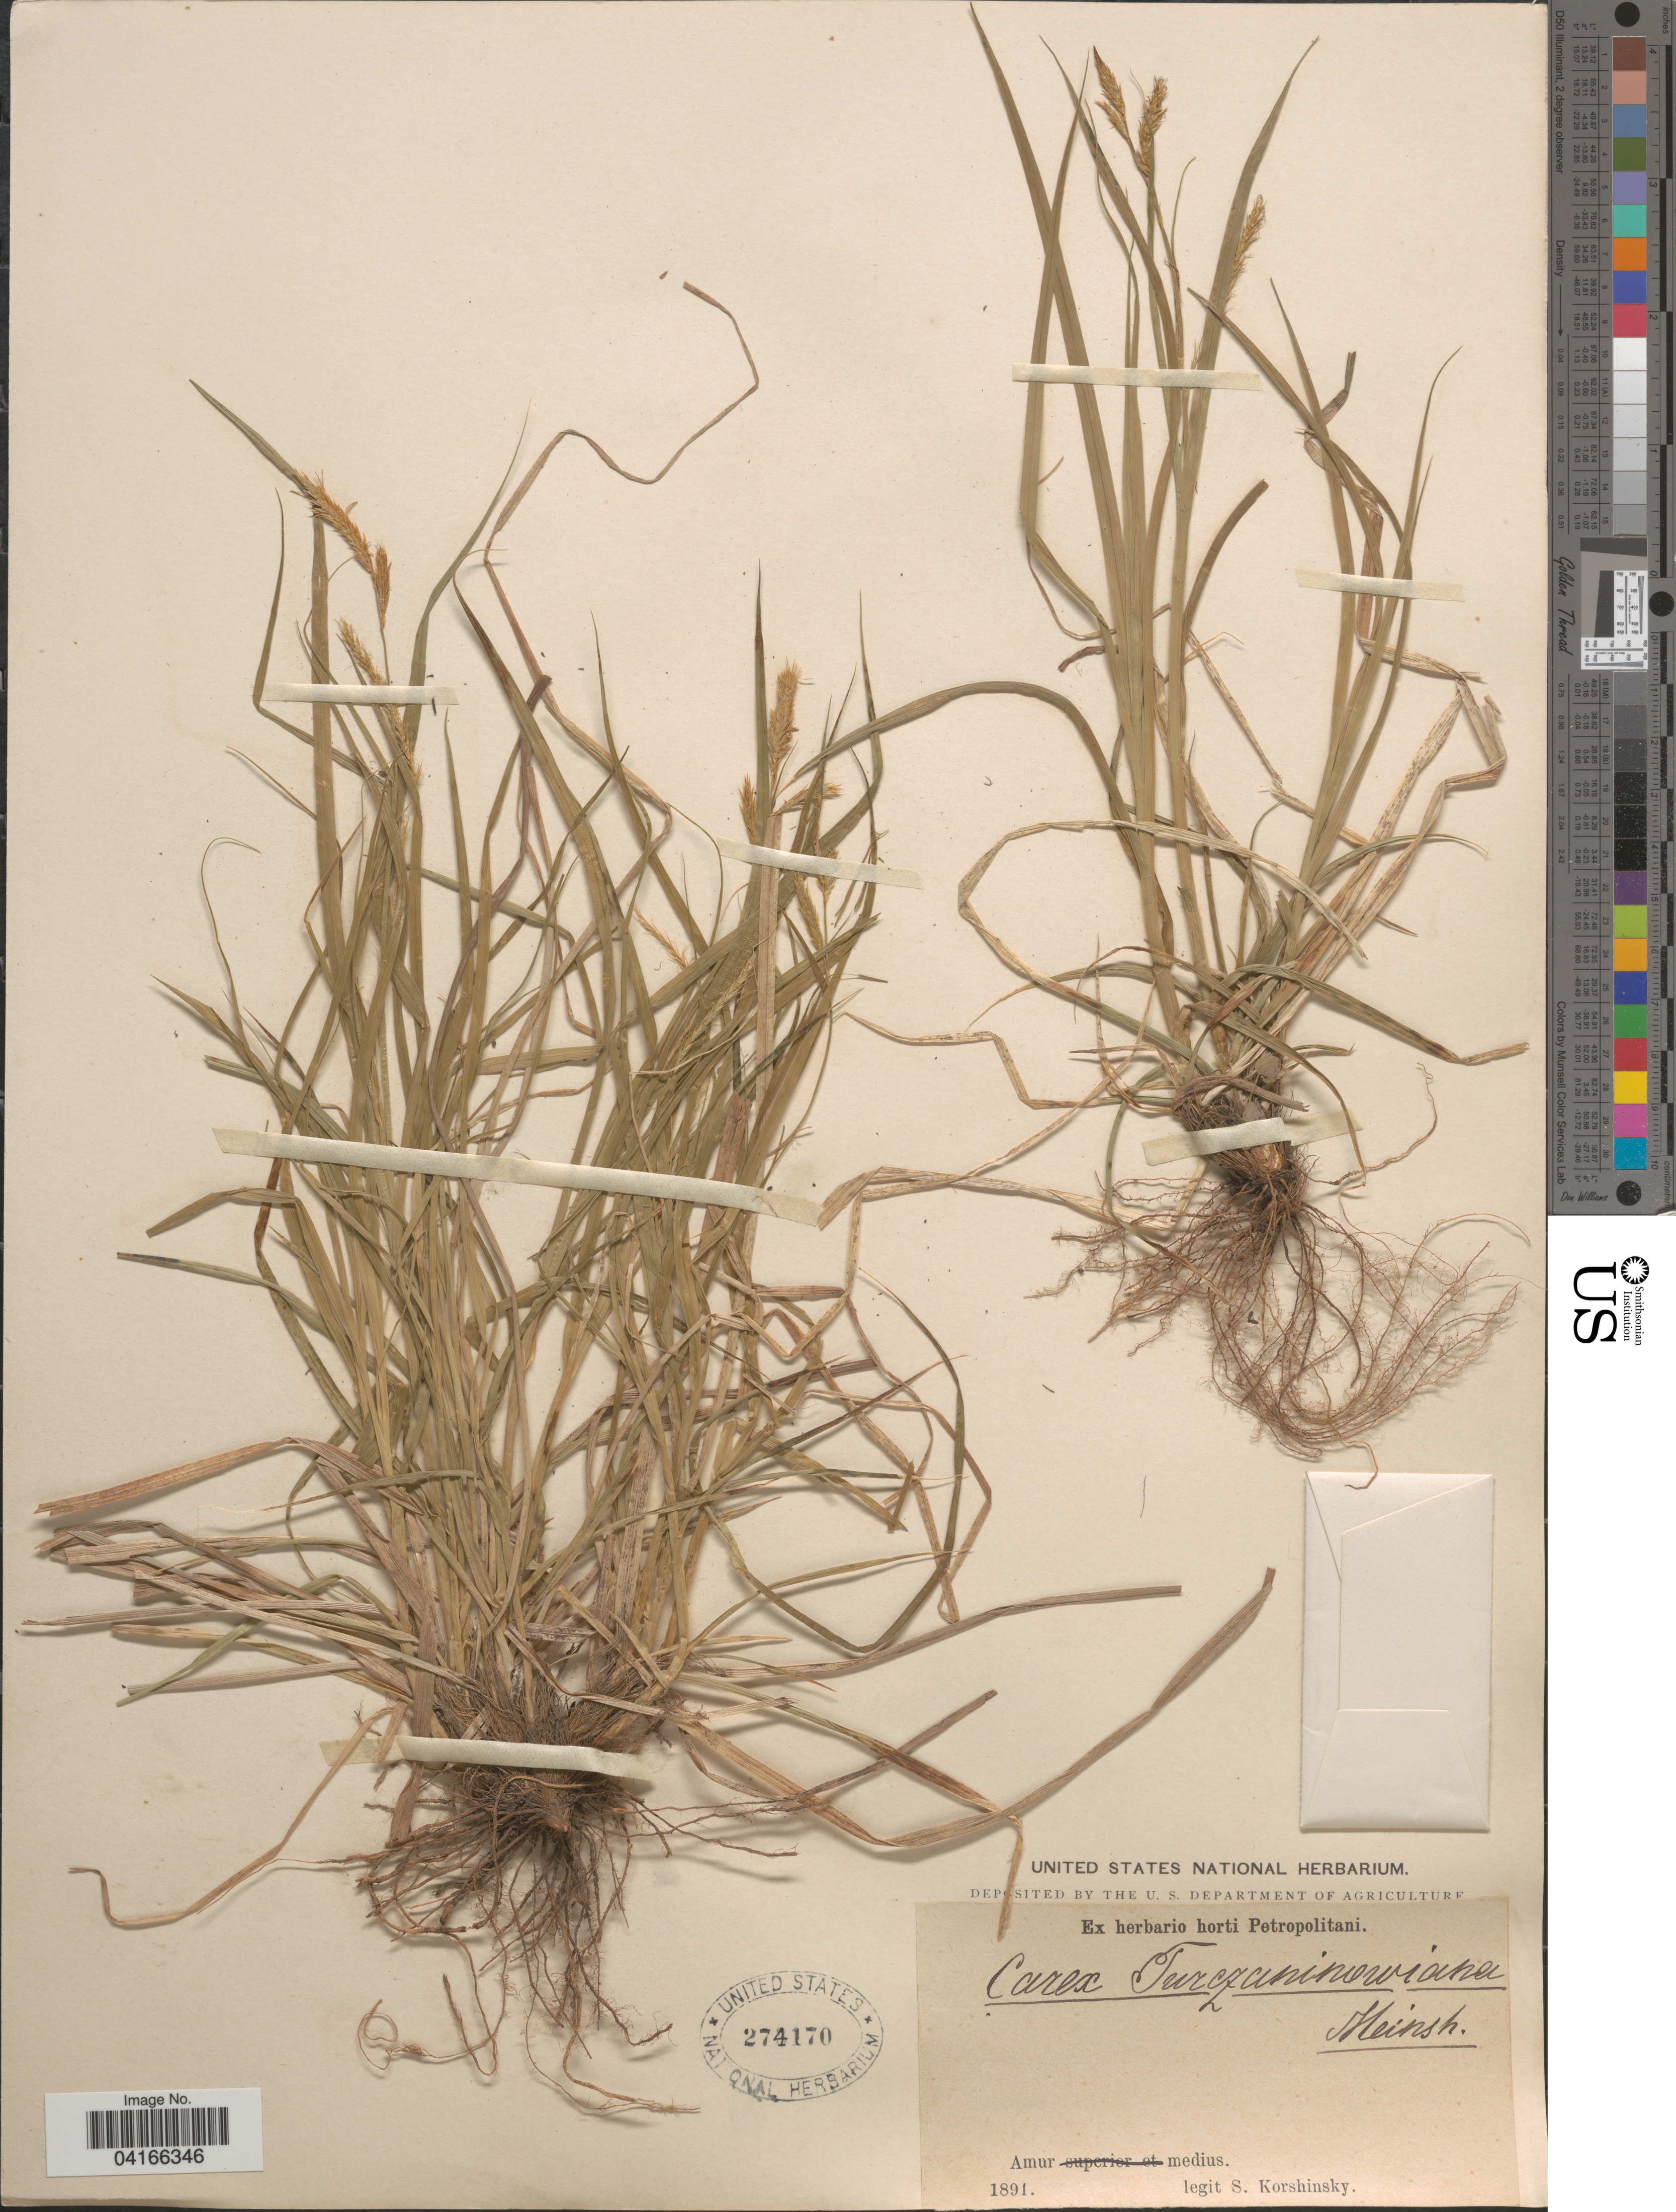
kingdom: Plantae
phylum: Tracheophyta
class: Liliopsida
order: Poales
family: Cyperaceae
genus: Carex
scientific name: Carex arnellii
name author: Christ ex Scheutz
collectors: S. I. Korshinsky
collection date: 1891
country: Russian Federation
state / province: Amur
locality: Amur medius.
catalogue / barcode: US 274170